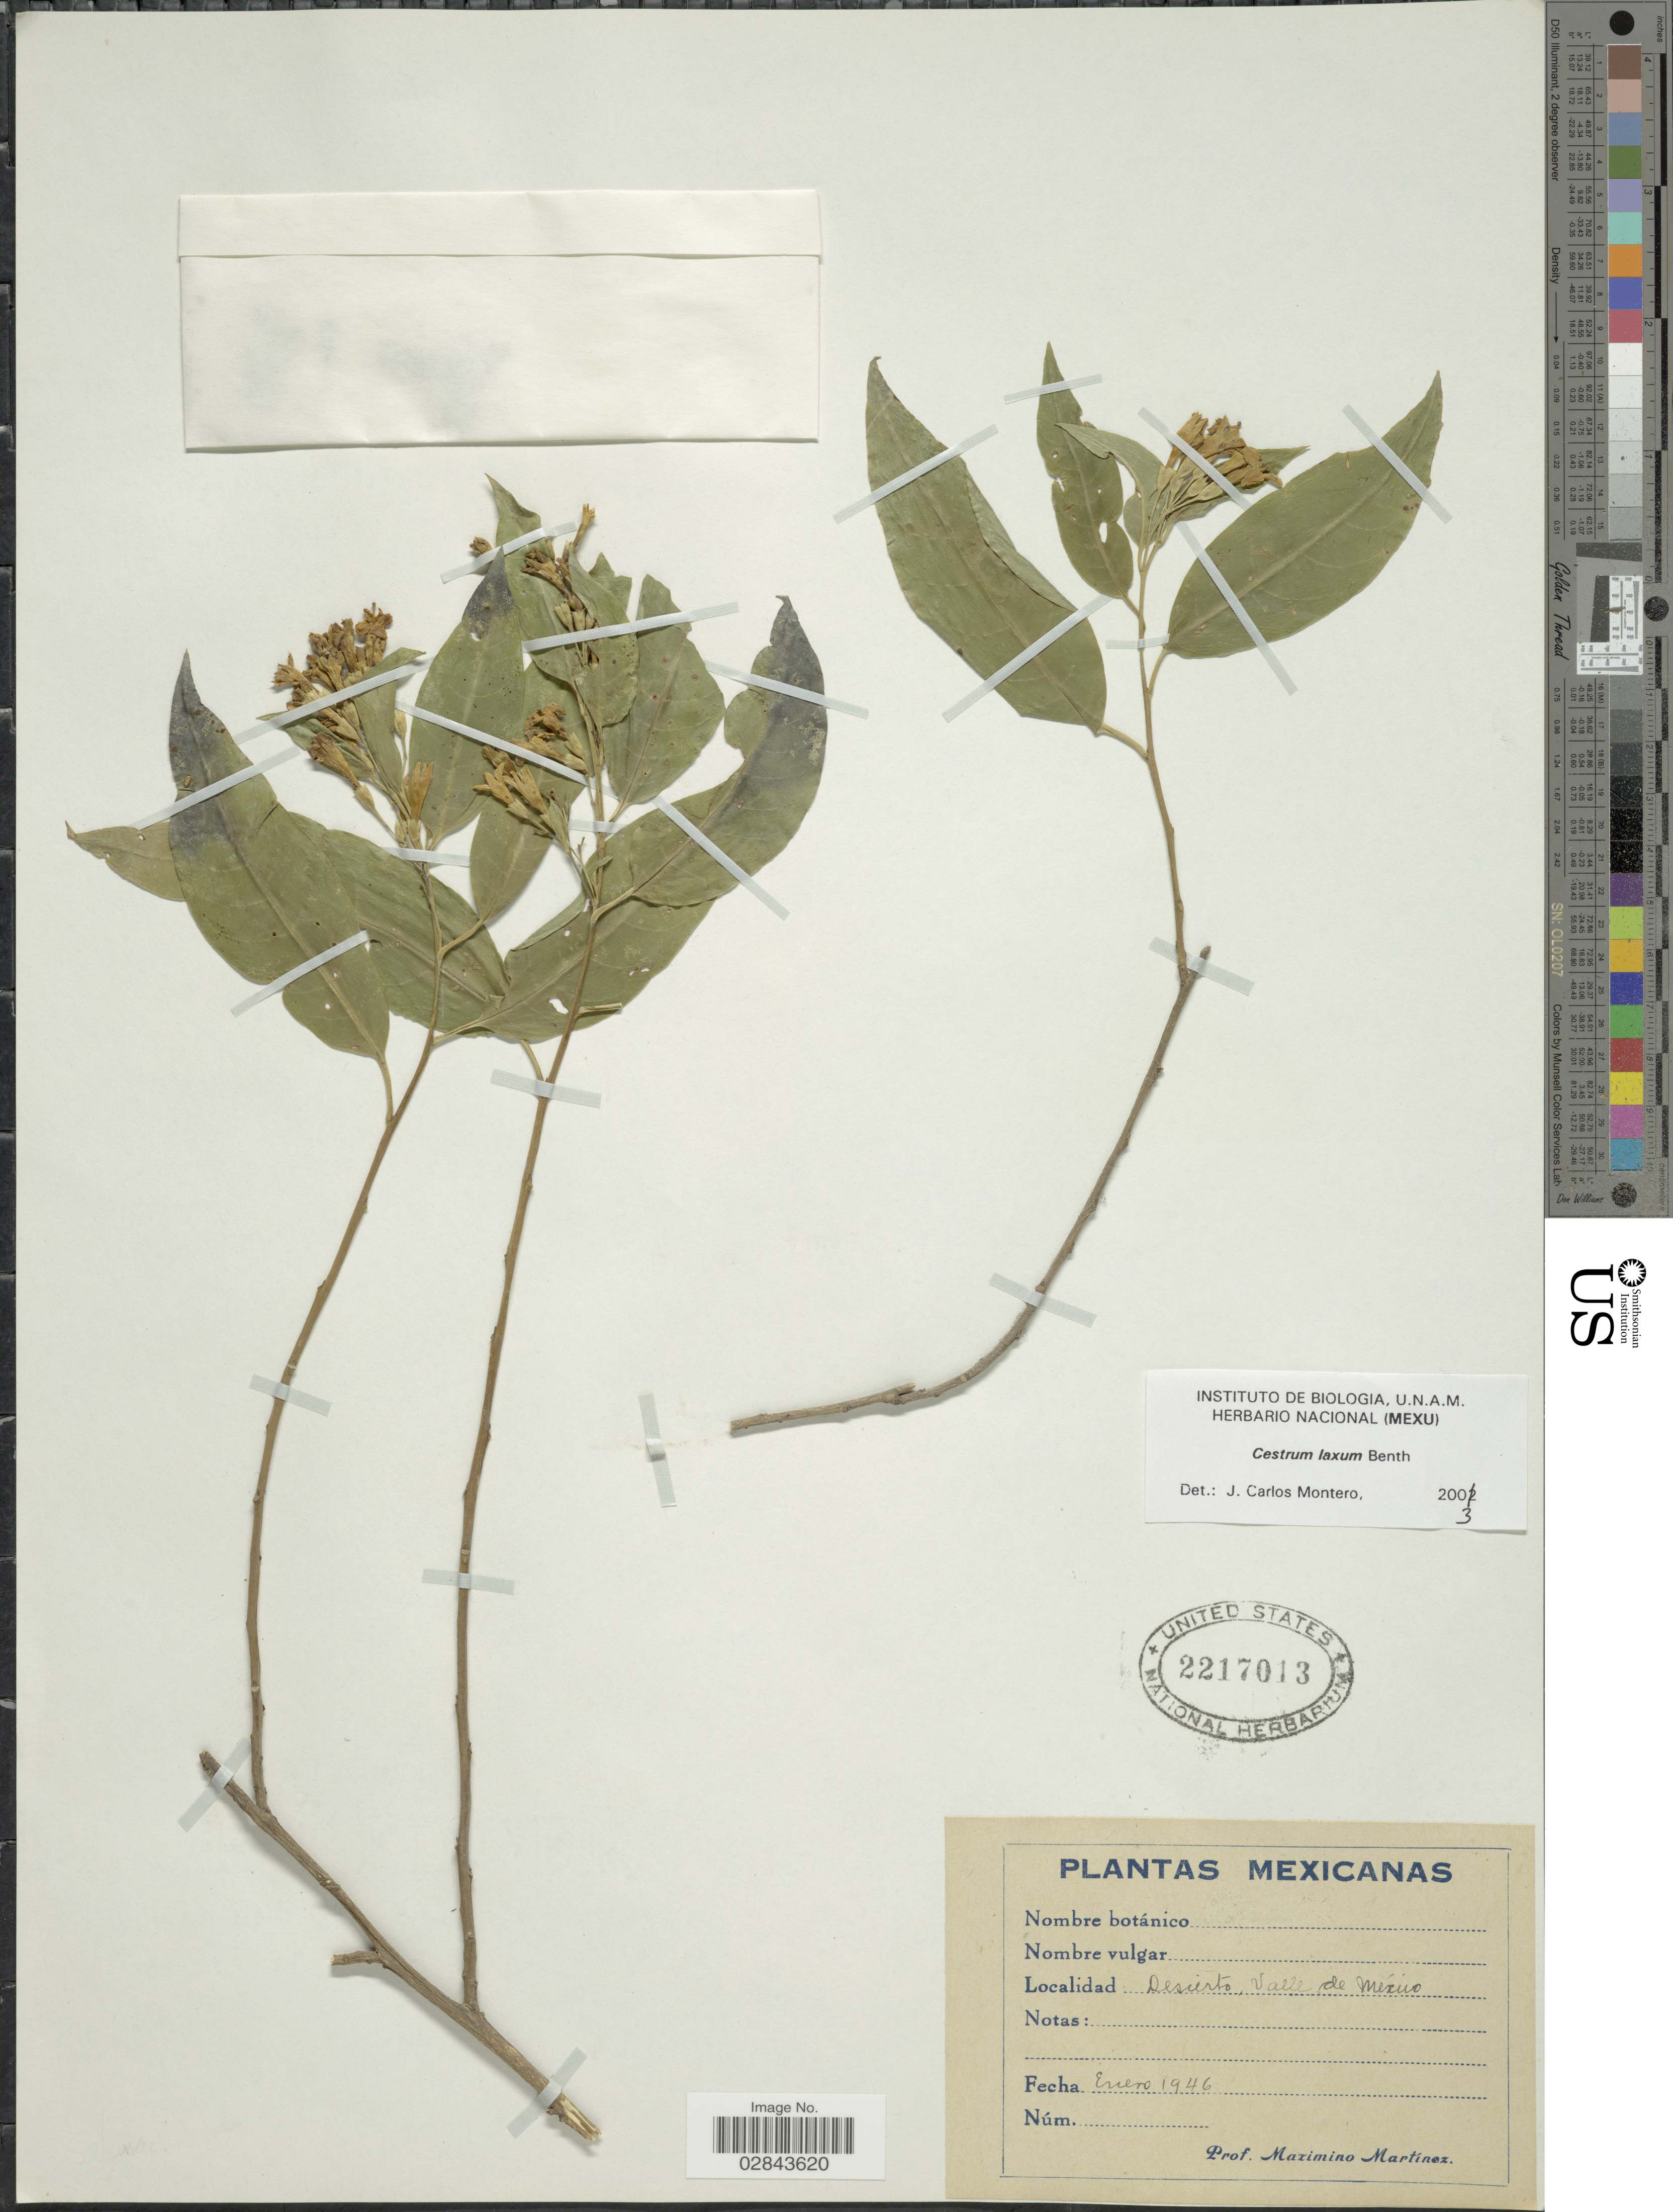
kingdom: Plantae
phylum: Tracheophyta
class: Magnoliopsida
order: Solanales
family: Solanaceae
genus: Cestrum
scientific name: Cestrum laxum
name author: Benth.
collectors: M. Martinez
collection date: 1946-01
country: Mexico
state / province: México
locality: Desierto, Vallee de México.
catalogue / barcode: US 2217013